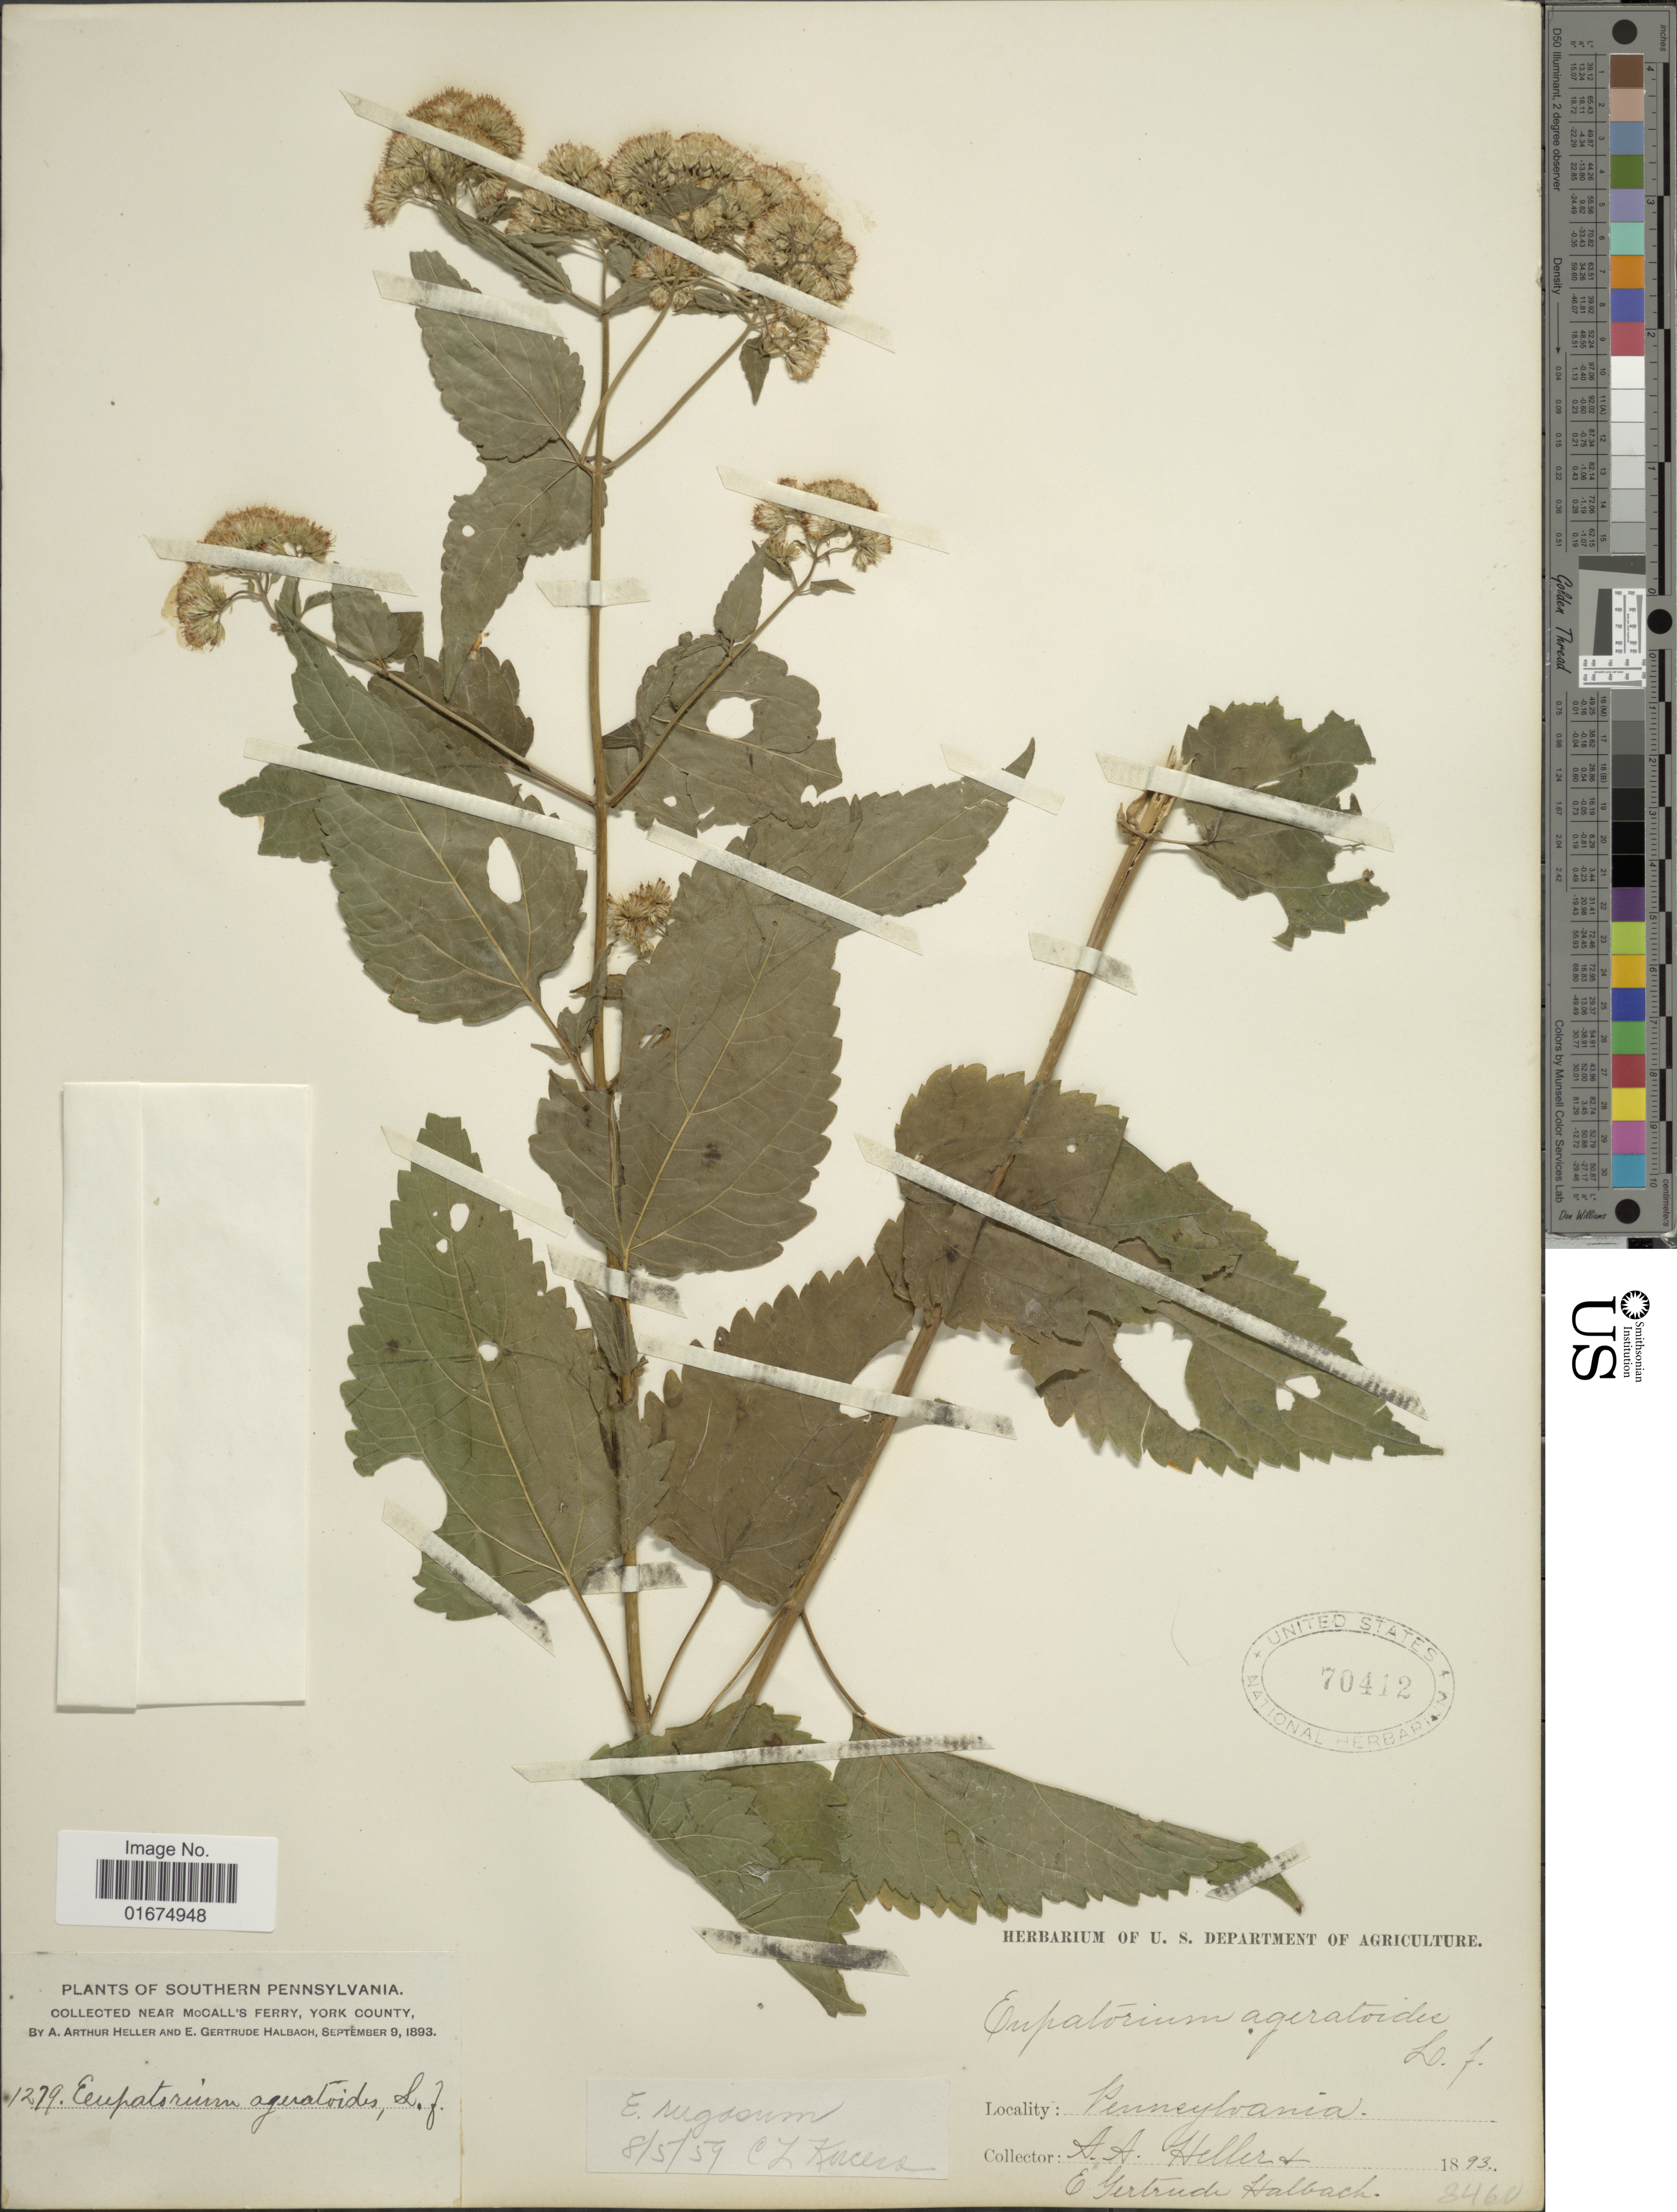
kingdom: Plantae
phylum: Tracheophyta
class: Magnoliopsida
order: Asterales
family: Asteraceae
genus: Ageratina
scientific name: Ageratina altissima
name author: (L.) R.M. King & H. Rob.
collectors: A. A. Heller & E. G. Halbach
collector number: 1279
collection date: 1893-09-09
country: United States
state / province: Pennsylvania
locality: Southern Pennsylvania, Near McCall's Ferry, York County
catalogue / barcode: US 70412